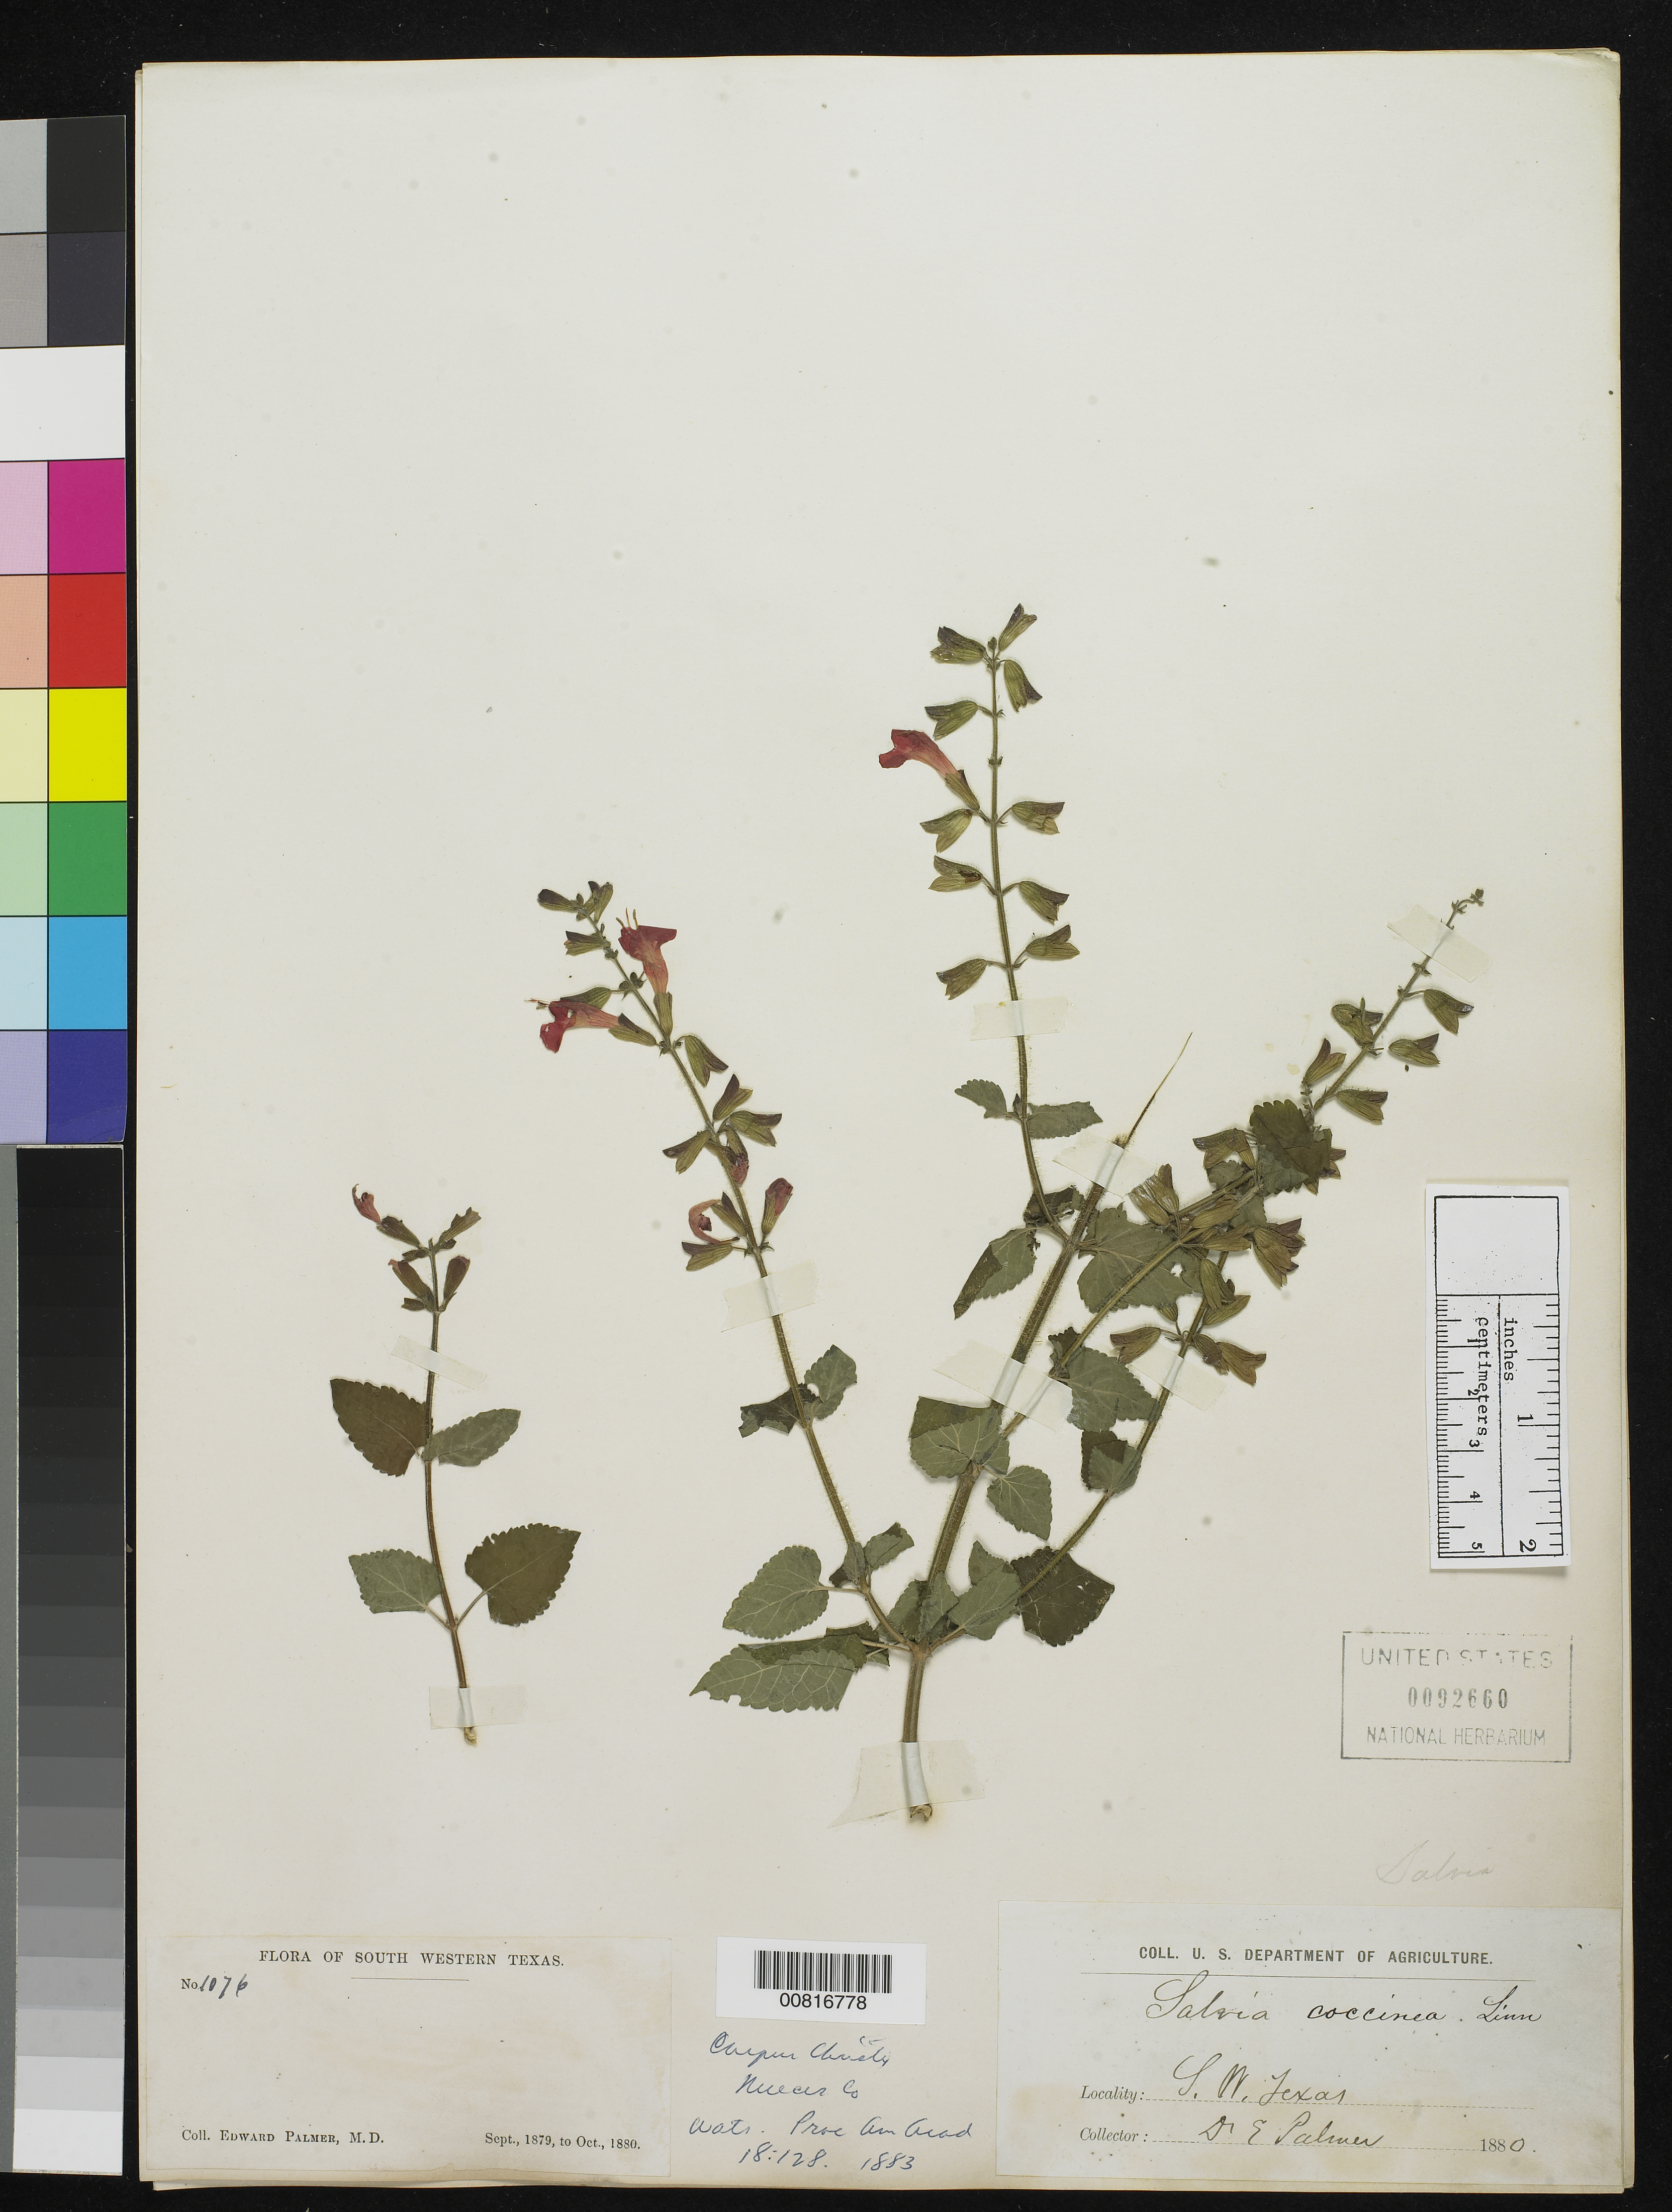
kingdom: Plantae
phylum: Tracheophyta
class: Magnoliopsida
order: Lamiales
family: Lamiaceae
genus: Salvia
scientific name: Salvia coccinea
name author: B. Juss. ex Etl.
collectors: E. Palmer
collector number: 1076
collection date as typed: Sep 1879 to -- Oct 1880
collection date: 1879-09/1880-10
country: United States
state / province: Texas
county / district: Nueces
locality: Corpus Christi, Nueces County, SW Texas.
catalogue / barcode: US 92660